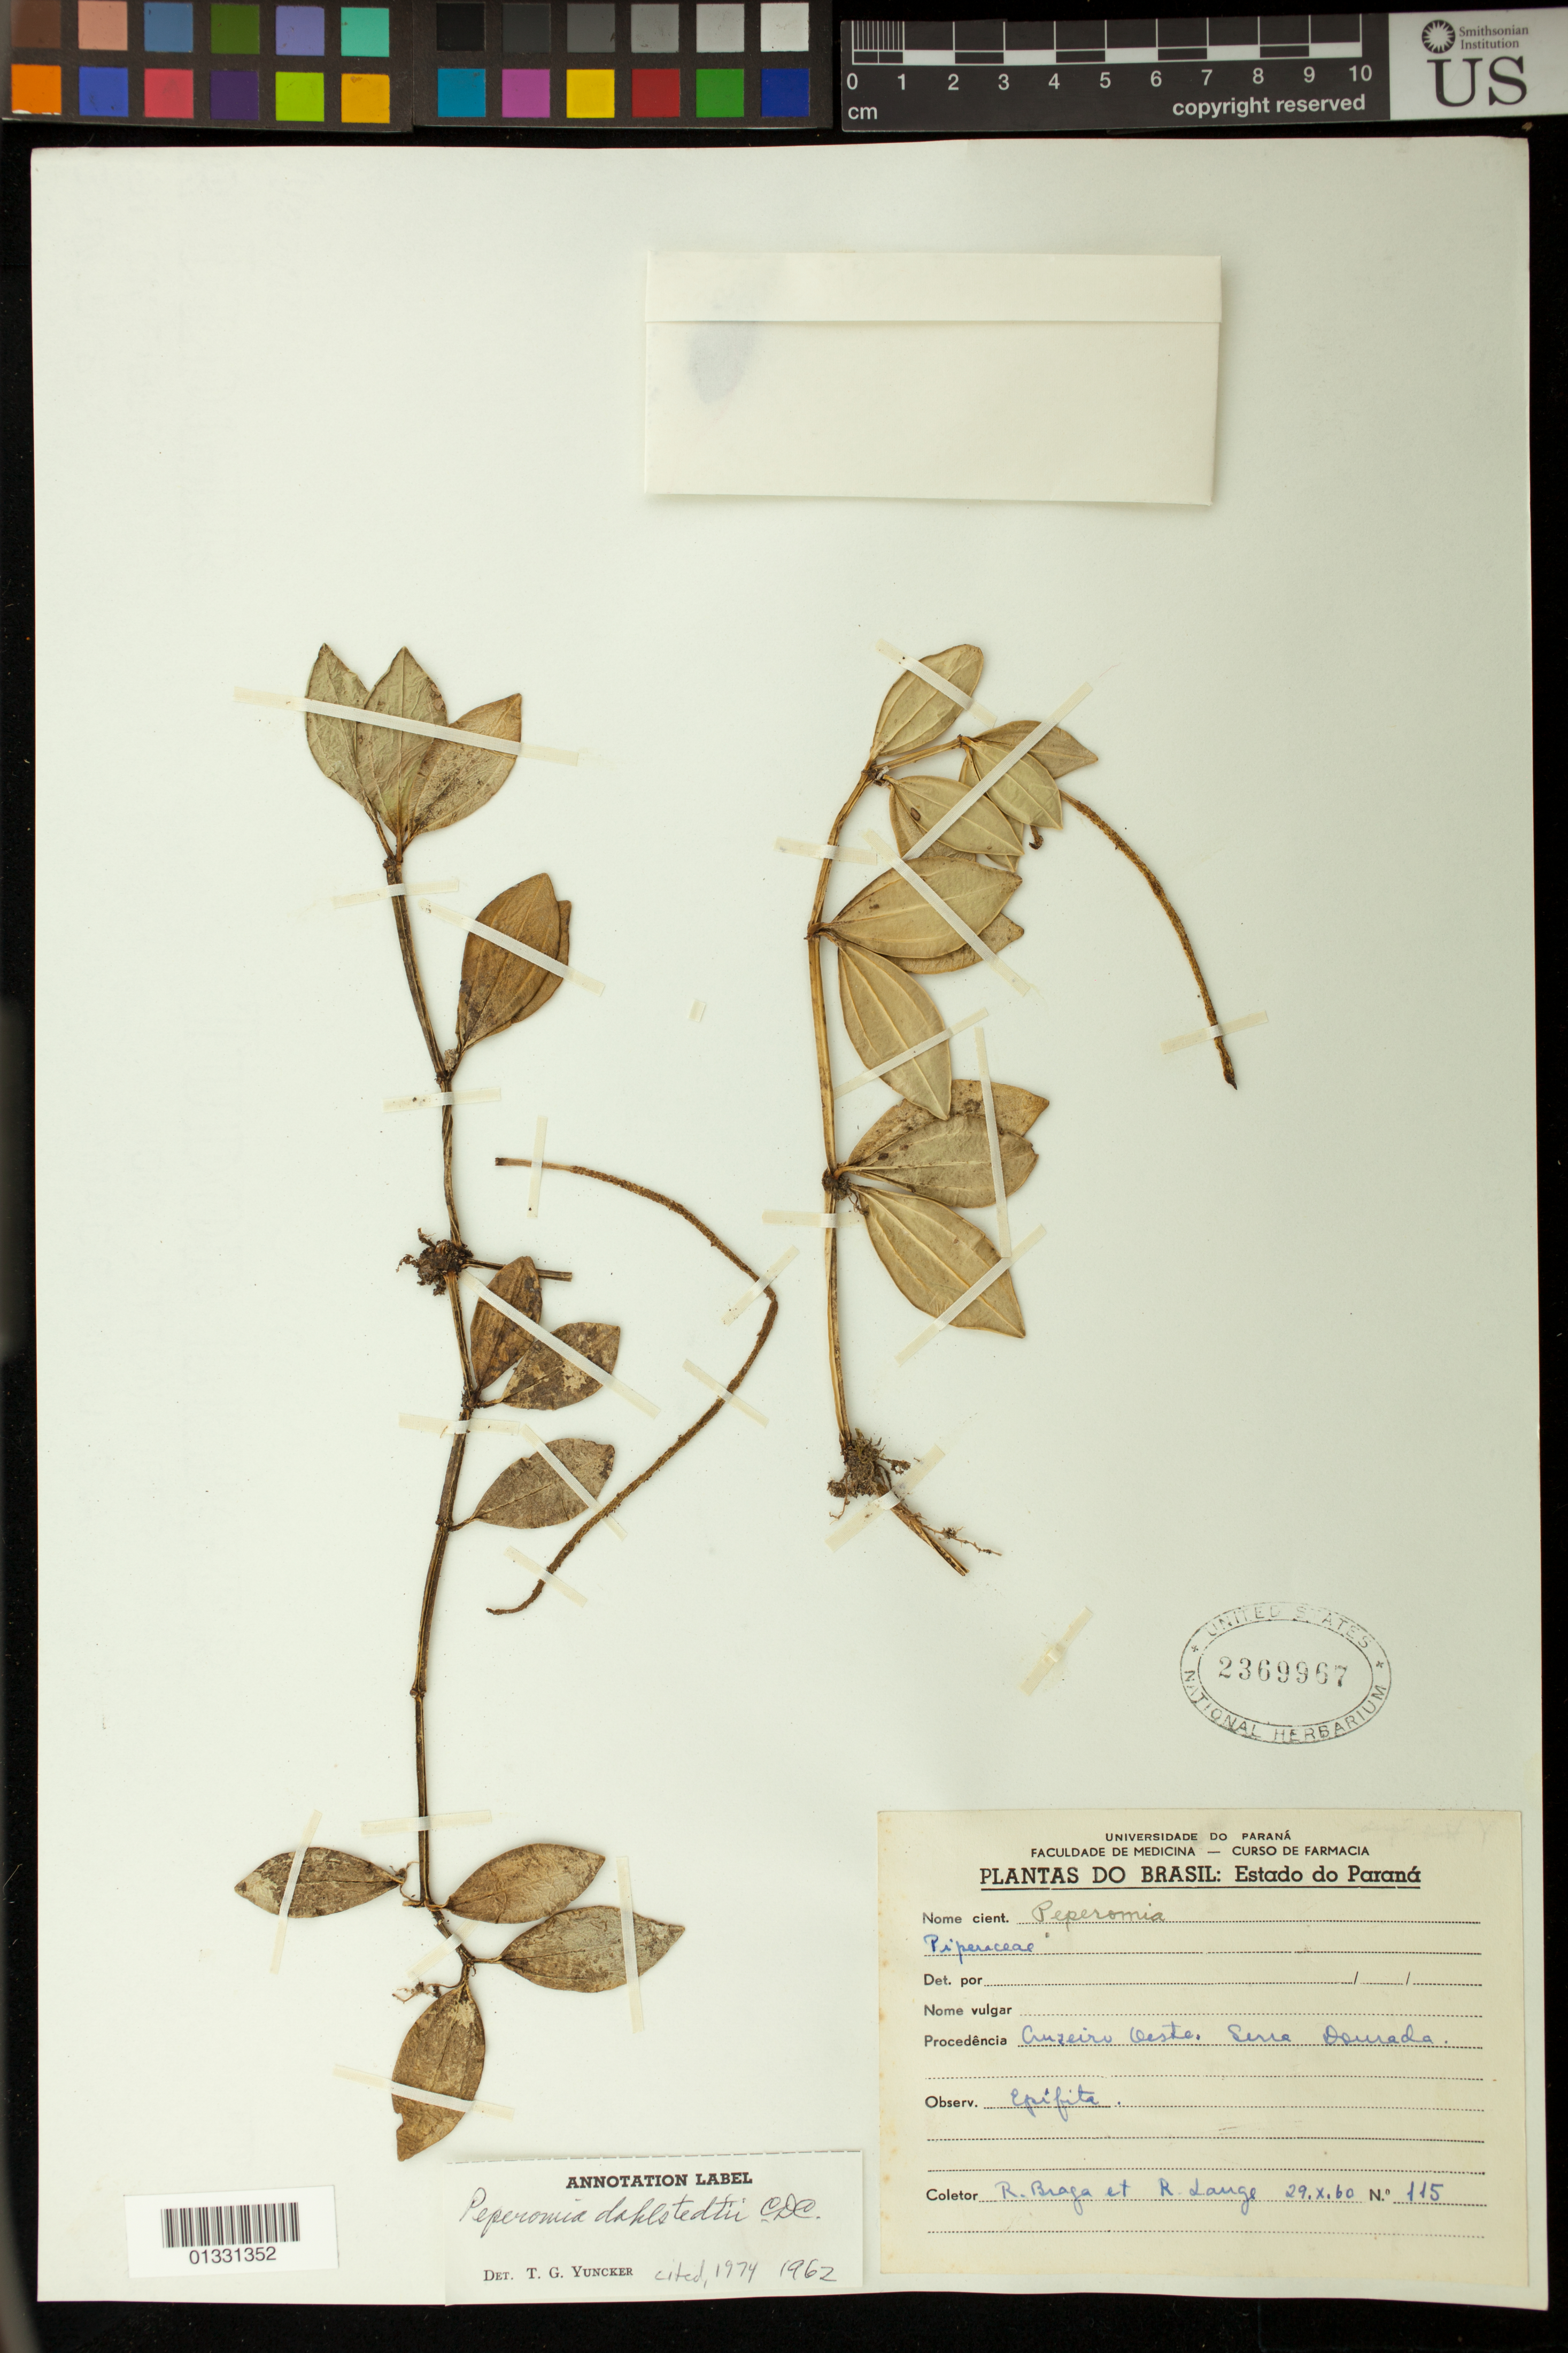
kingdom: Plantae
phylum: Tracheophyta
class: Magnoliopsida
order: Piperales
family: Piperaceae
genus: Peperomia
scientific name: Peperomia dahlstedtii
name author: C. DC.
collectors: R. E. Braga & R. Lange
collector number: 115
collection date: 1960-10-29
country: Brazil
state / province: Paraná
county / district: Cruzeiro do Oeste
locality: Cruzeiro Oeste. Serra Dourada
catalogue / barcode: US 2369957